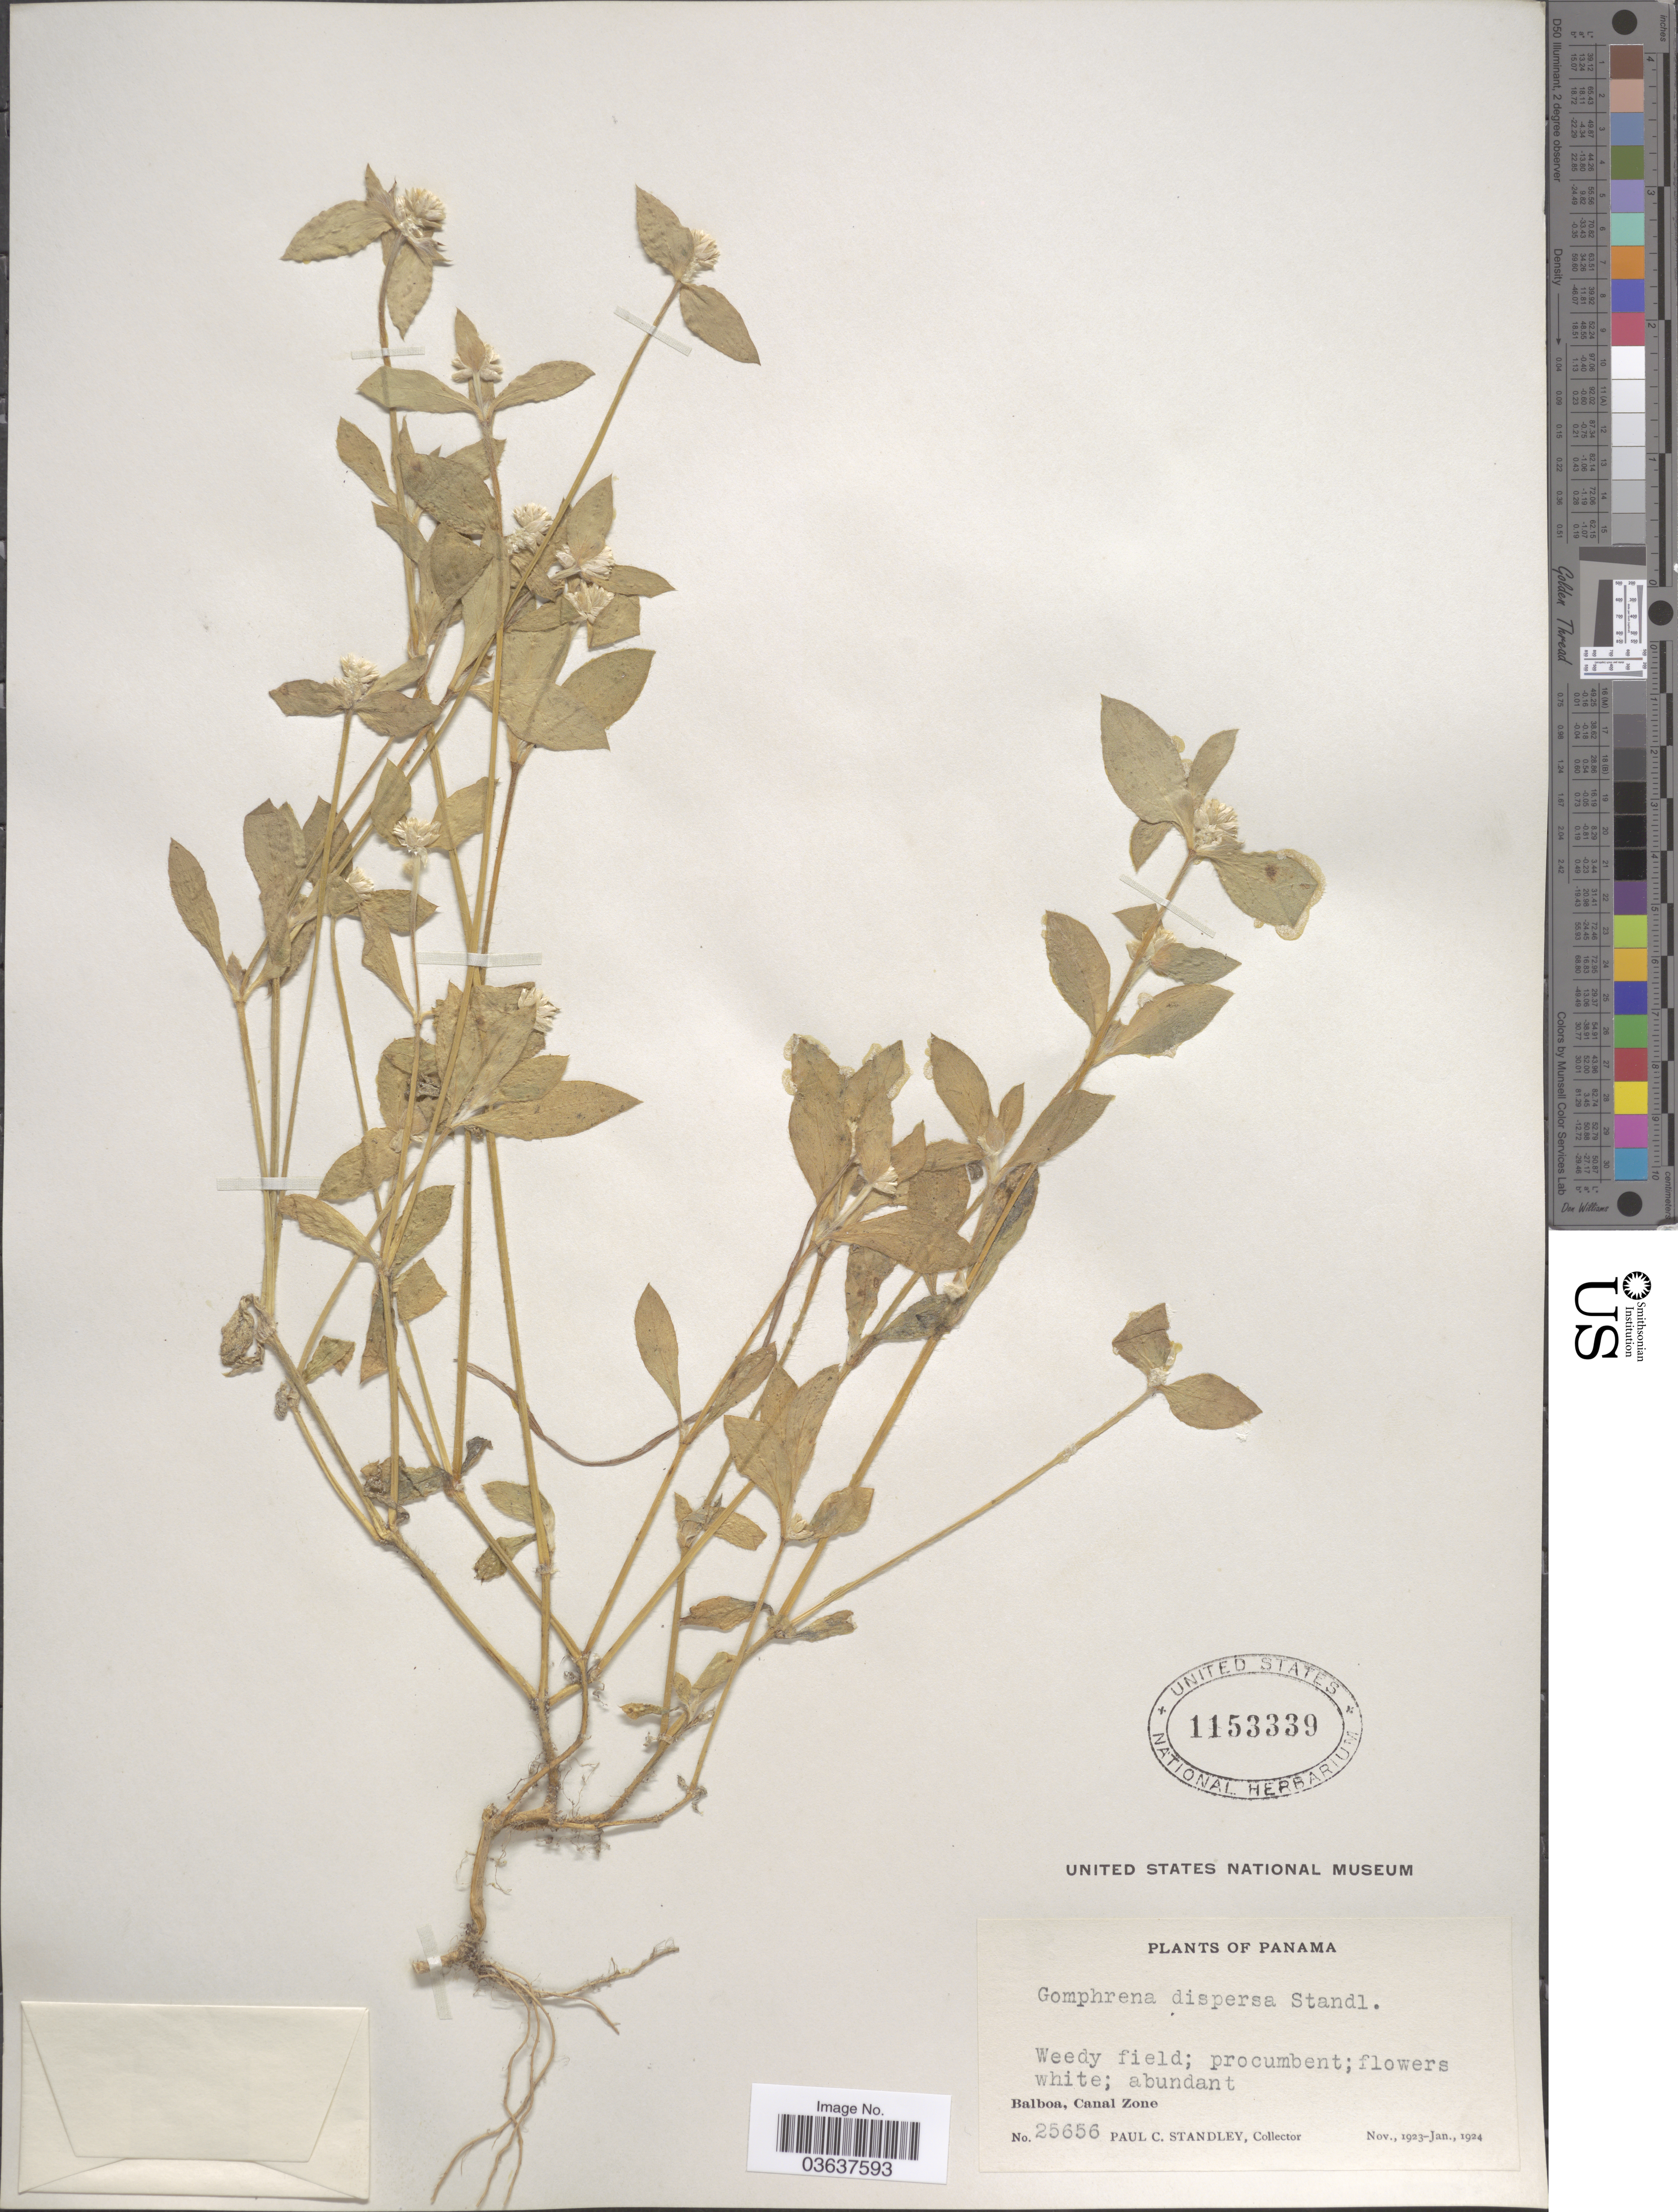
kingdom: Plantae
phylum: Tracheophyta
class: Magnoliopsida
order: Caryophyllales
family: Amaranthaceae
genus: Gomphrena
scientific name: Gomphrena dispersa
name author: Standl.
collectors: P. C. Standley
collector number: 25656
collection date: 1923-11/1924-01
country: Panama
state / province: Colón / Panamá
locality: Balboa, Canal Zone.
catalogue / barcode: US 1153339